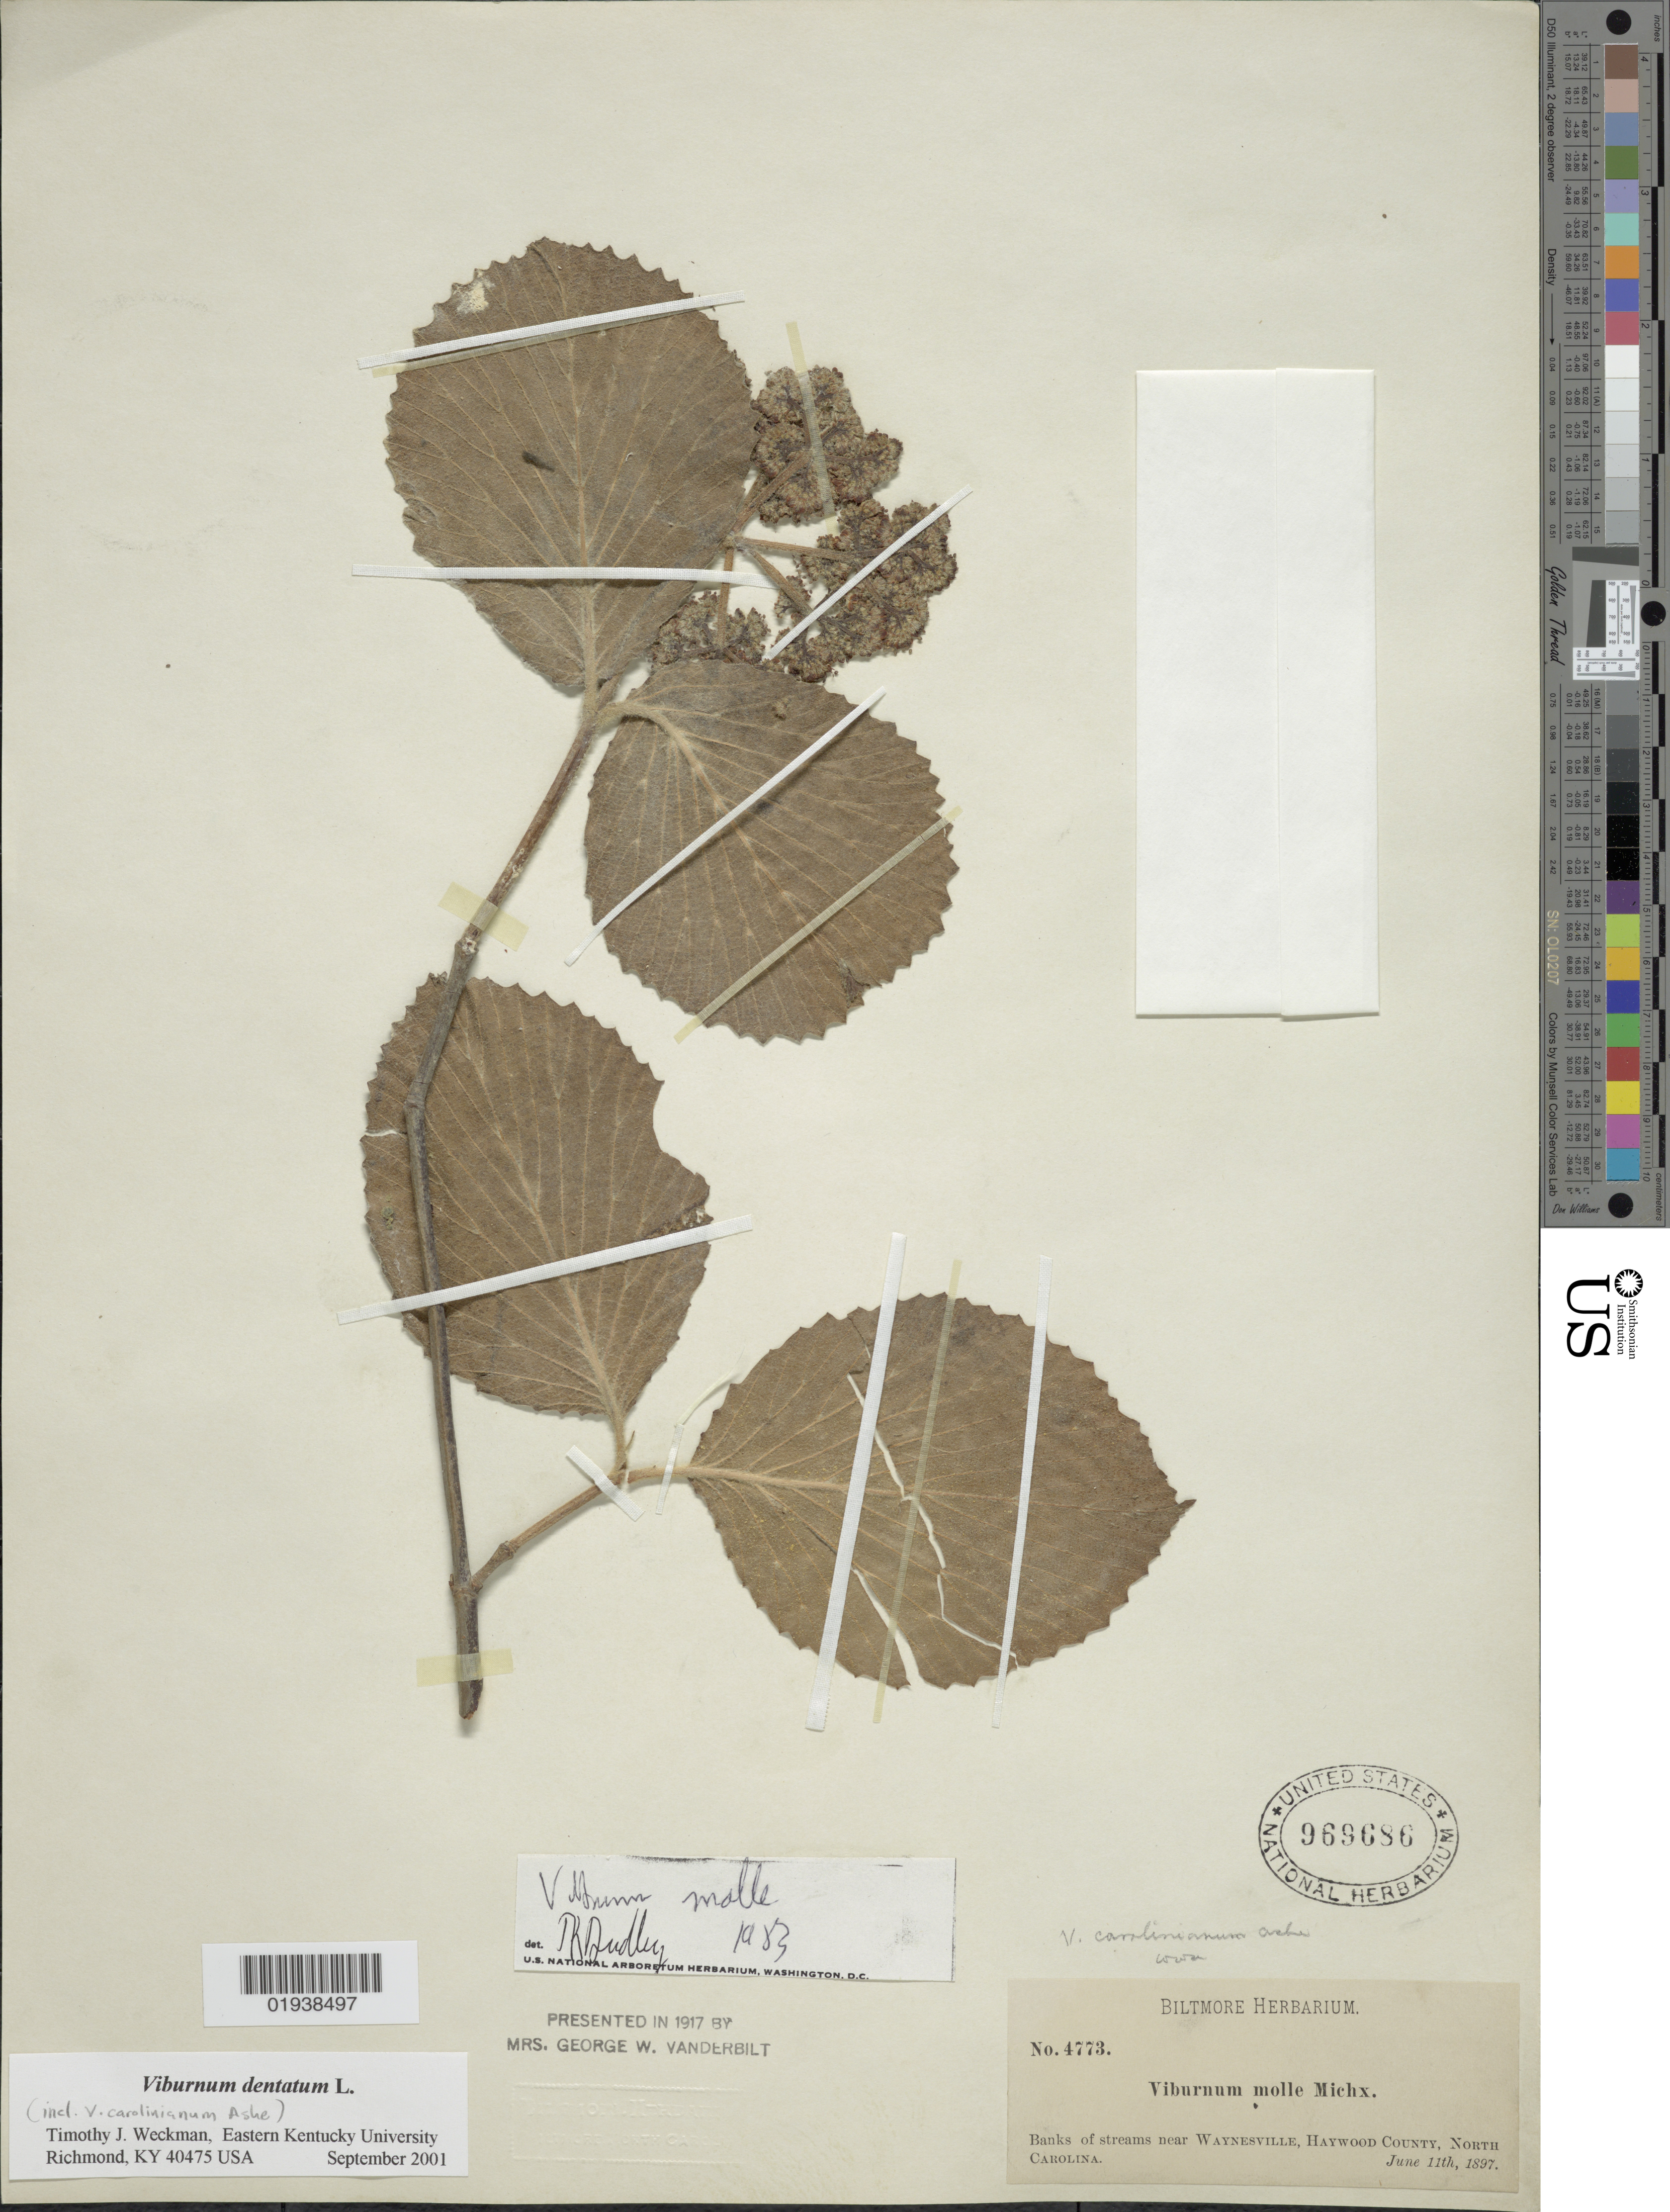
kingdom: Plantae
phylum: Tracheophyta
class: Magnoliopsida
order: Dipsacales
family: Viburnaceae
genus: Viburnum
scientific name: Viburnum dentatum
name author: L.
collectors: ex herb. Biltmore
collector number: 4773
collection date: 1897-06-11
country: United States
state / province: North Carolina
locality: Banks of streams near Waynesville, Haywood County.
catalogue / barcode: US 969686